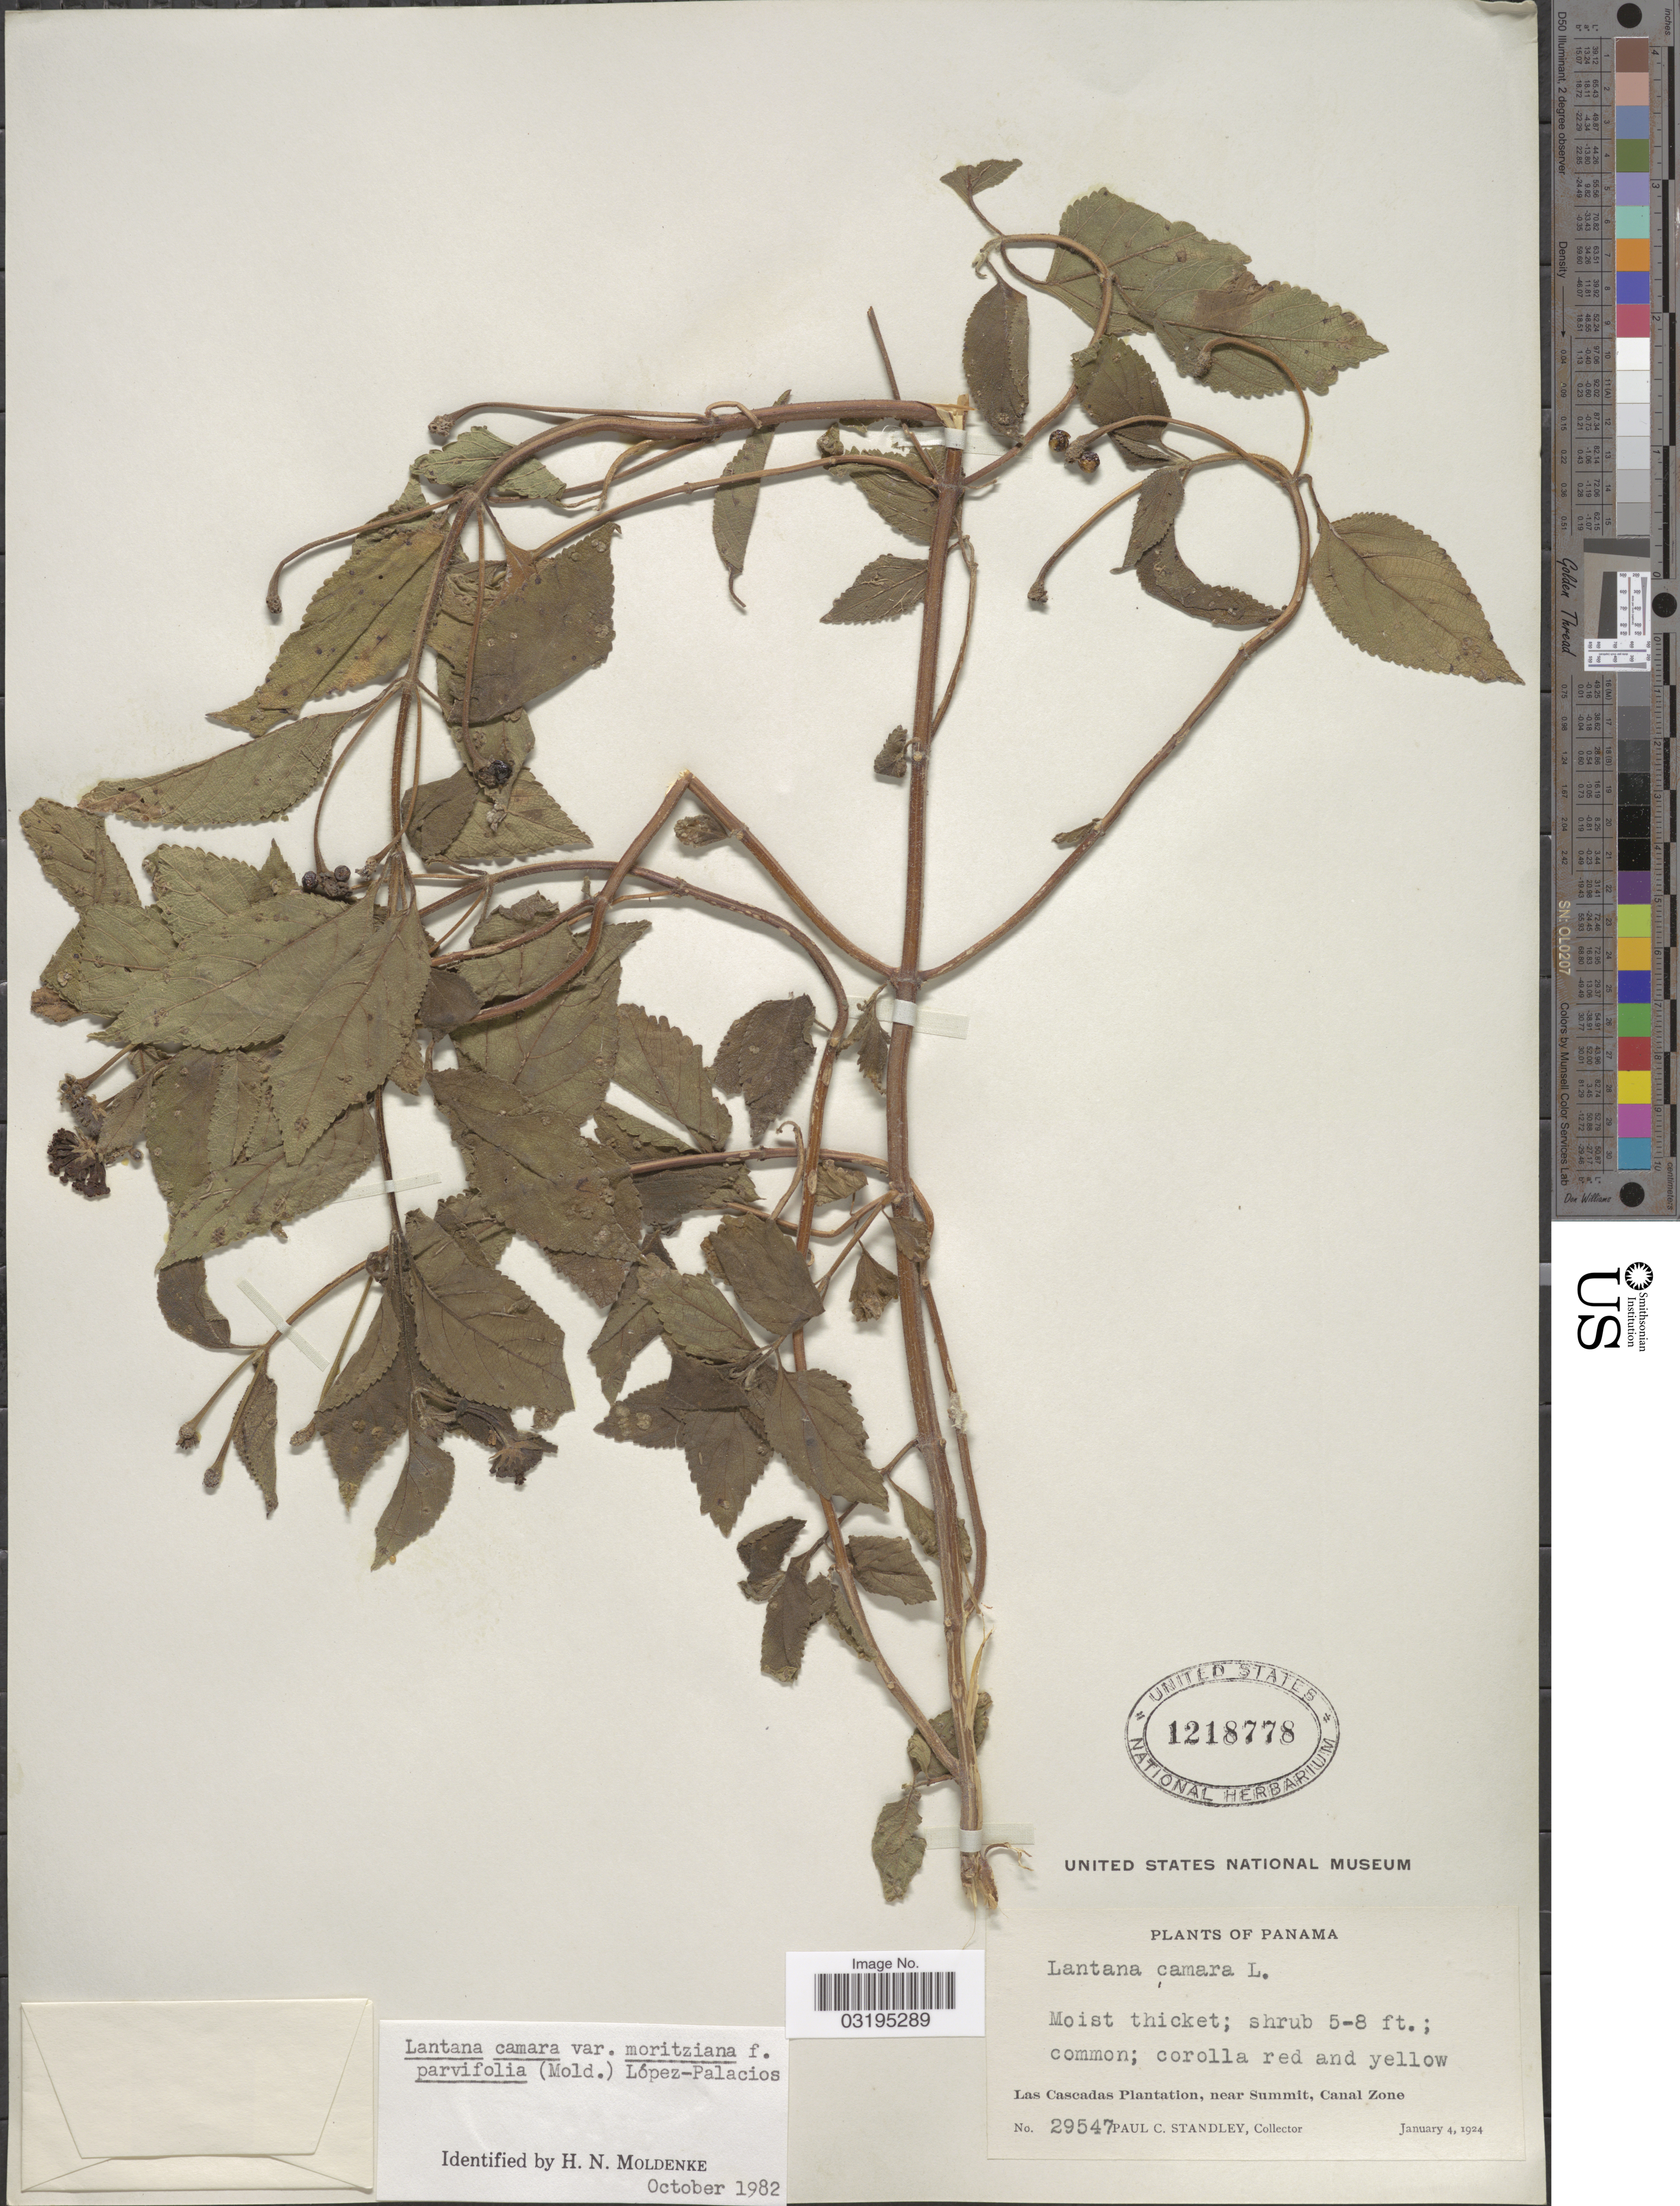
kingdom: Plantae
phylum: Tracheophyta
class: Magnoliopsida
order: Lamiales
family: Verbenaceae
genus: Lantana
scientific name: Lantana camara f. parvifolia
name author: Moldenke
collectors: P. C. Standley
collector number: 29547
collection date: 1924-01-04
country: Panama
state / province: Colón / Panamá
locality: Las Cascadas Plantation, near Summit, Canal Zone.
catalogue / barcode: US 1218778